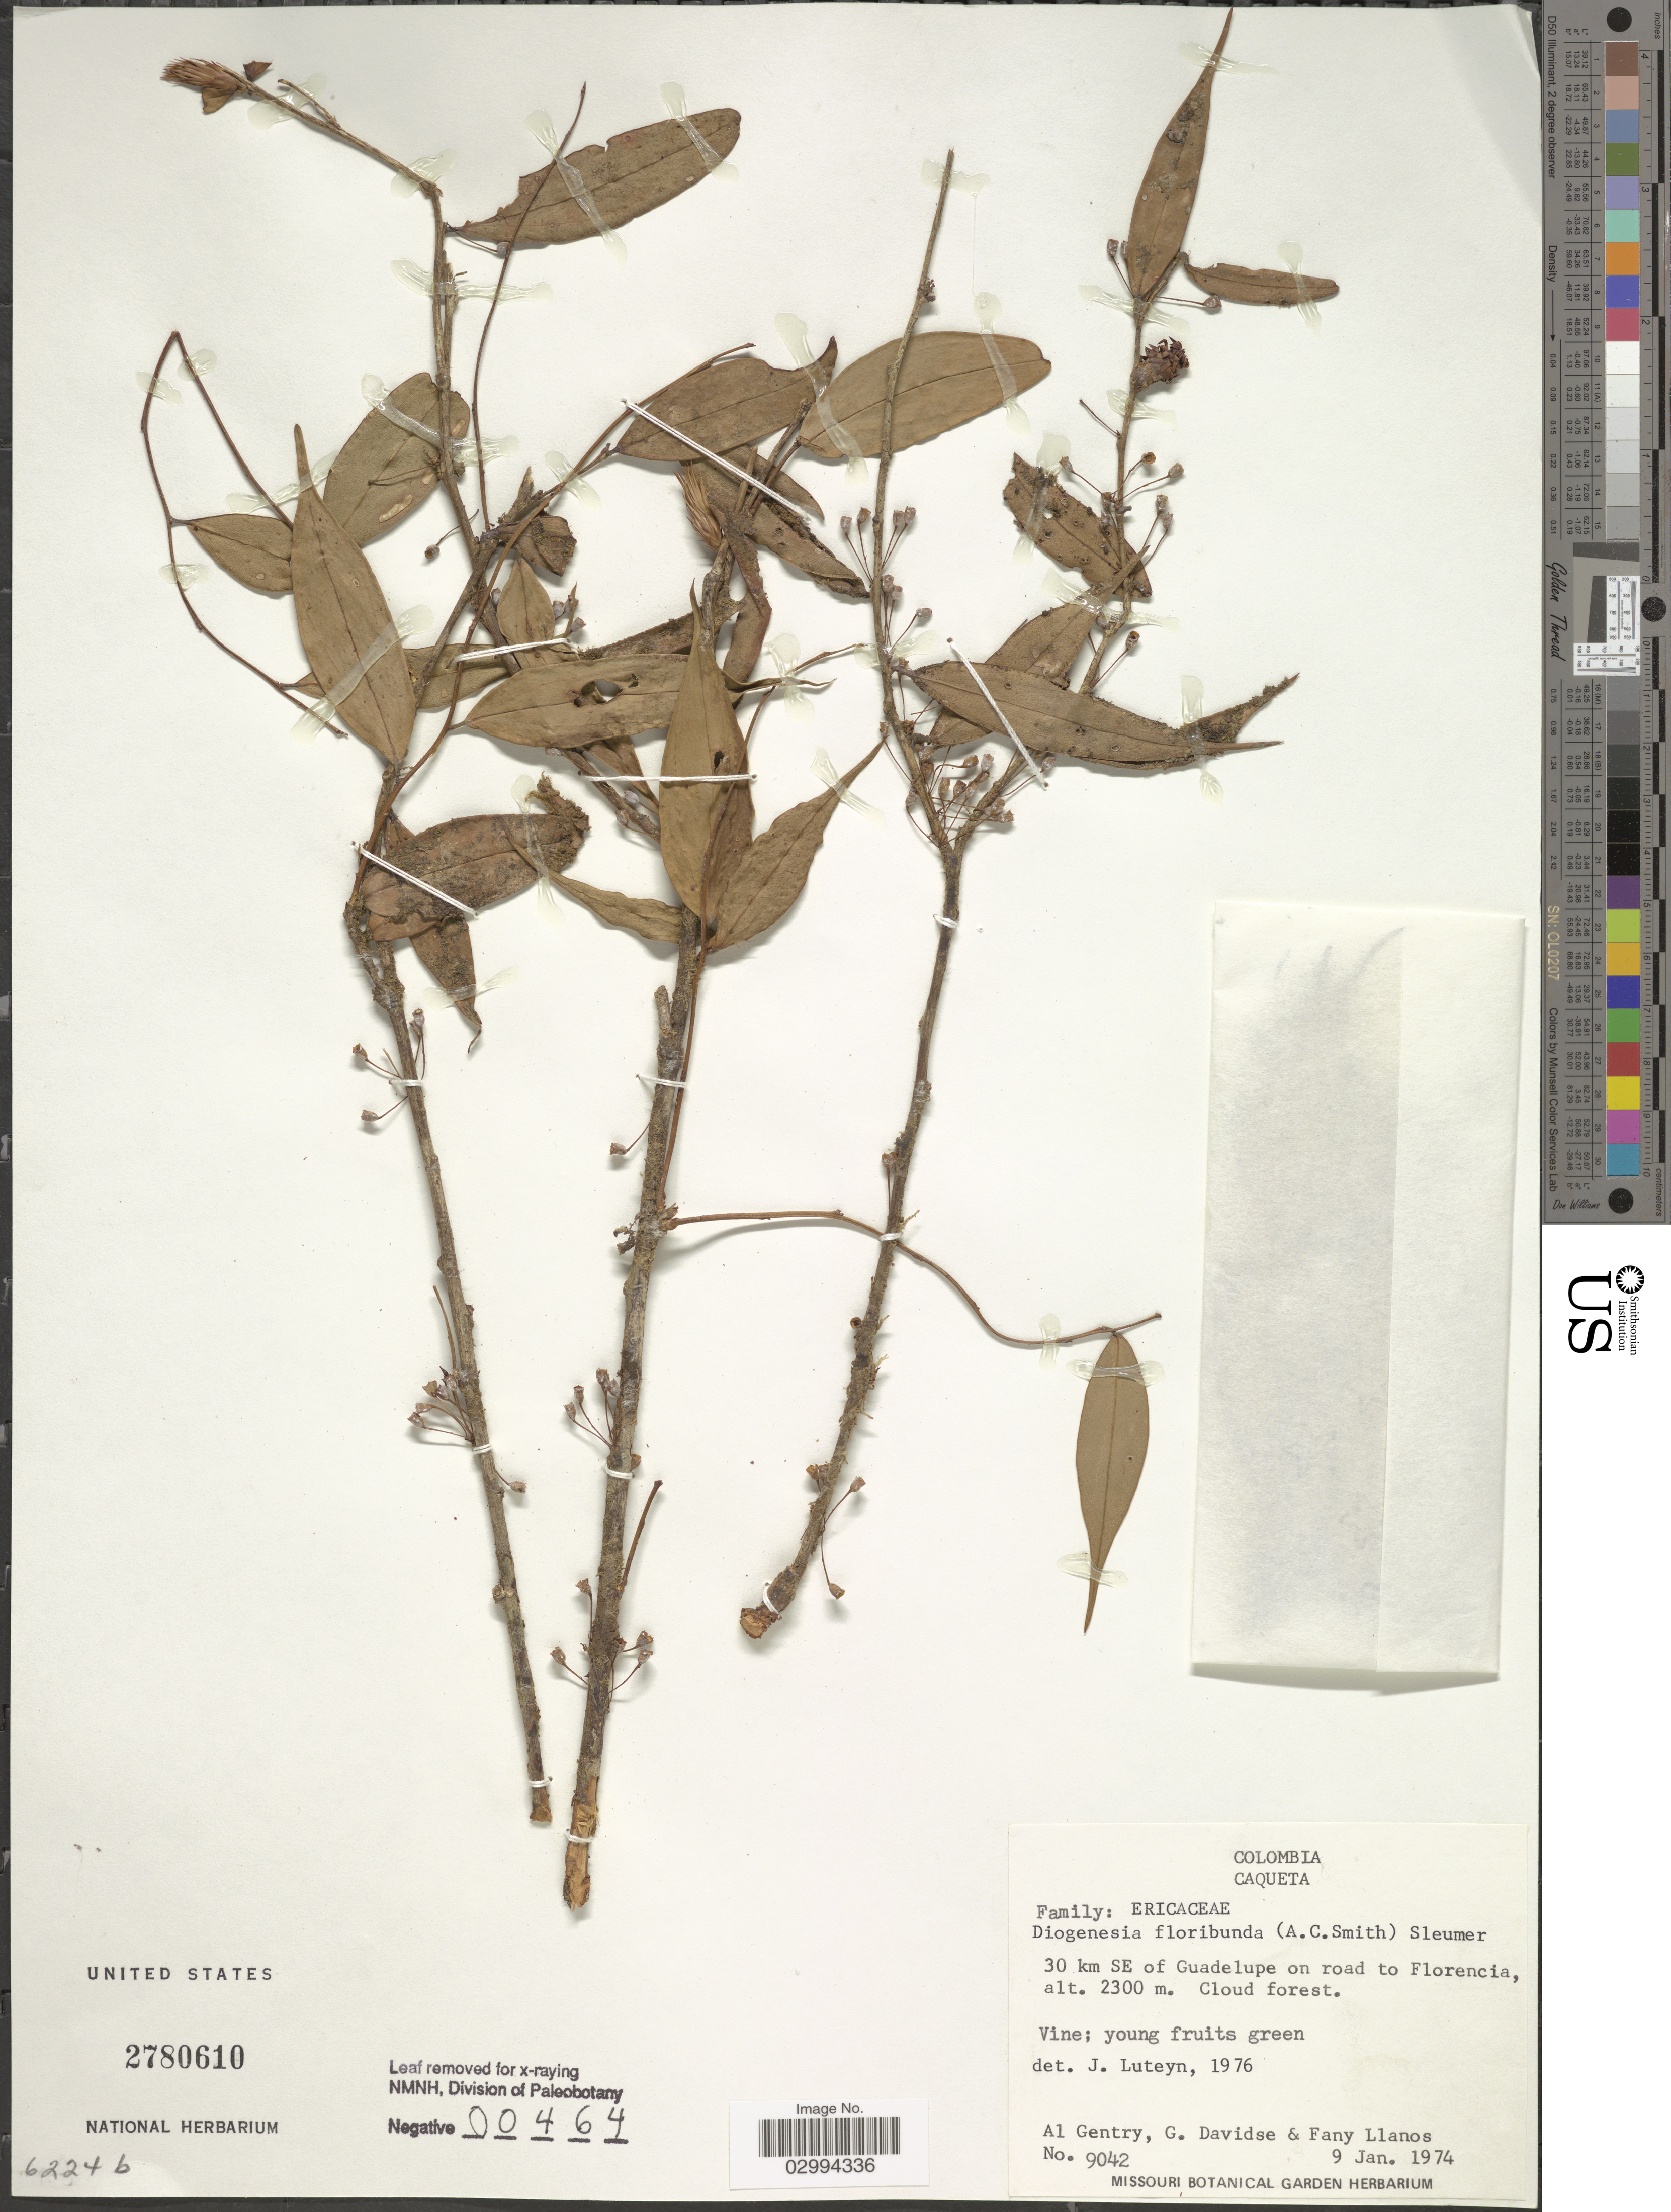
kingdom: Plantae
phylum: Tracheophyta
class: Magnoliopsida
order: Ericales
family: Ericaceae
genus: Diogenesia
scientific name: Diogenesia floribunda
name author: (A.C. Sm.) Sleumer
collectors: A. H. Gentry, G. Davidse & F. Llanos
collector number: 9042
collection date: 1974-01-09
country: Colombia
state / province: Caquetá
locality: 30 km SE of Guadelupe on road to Florencia.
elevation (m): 2300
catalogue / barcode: US 2780610